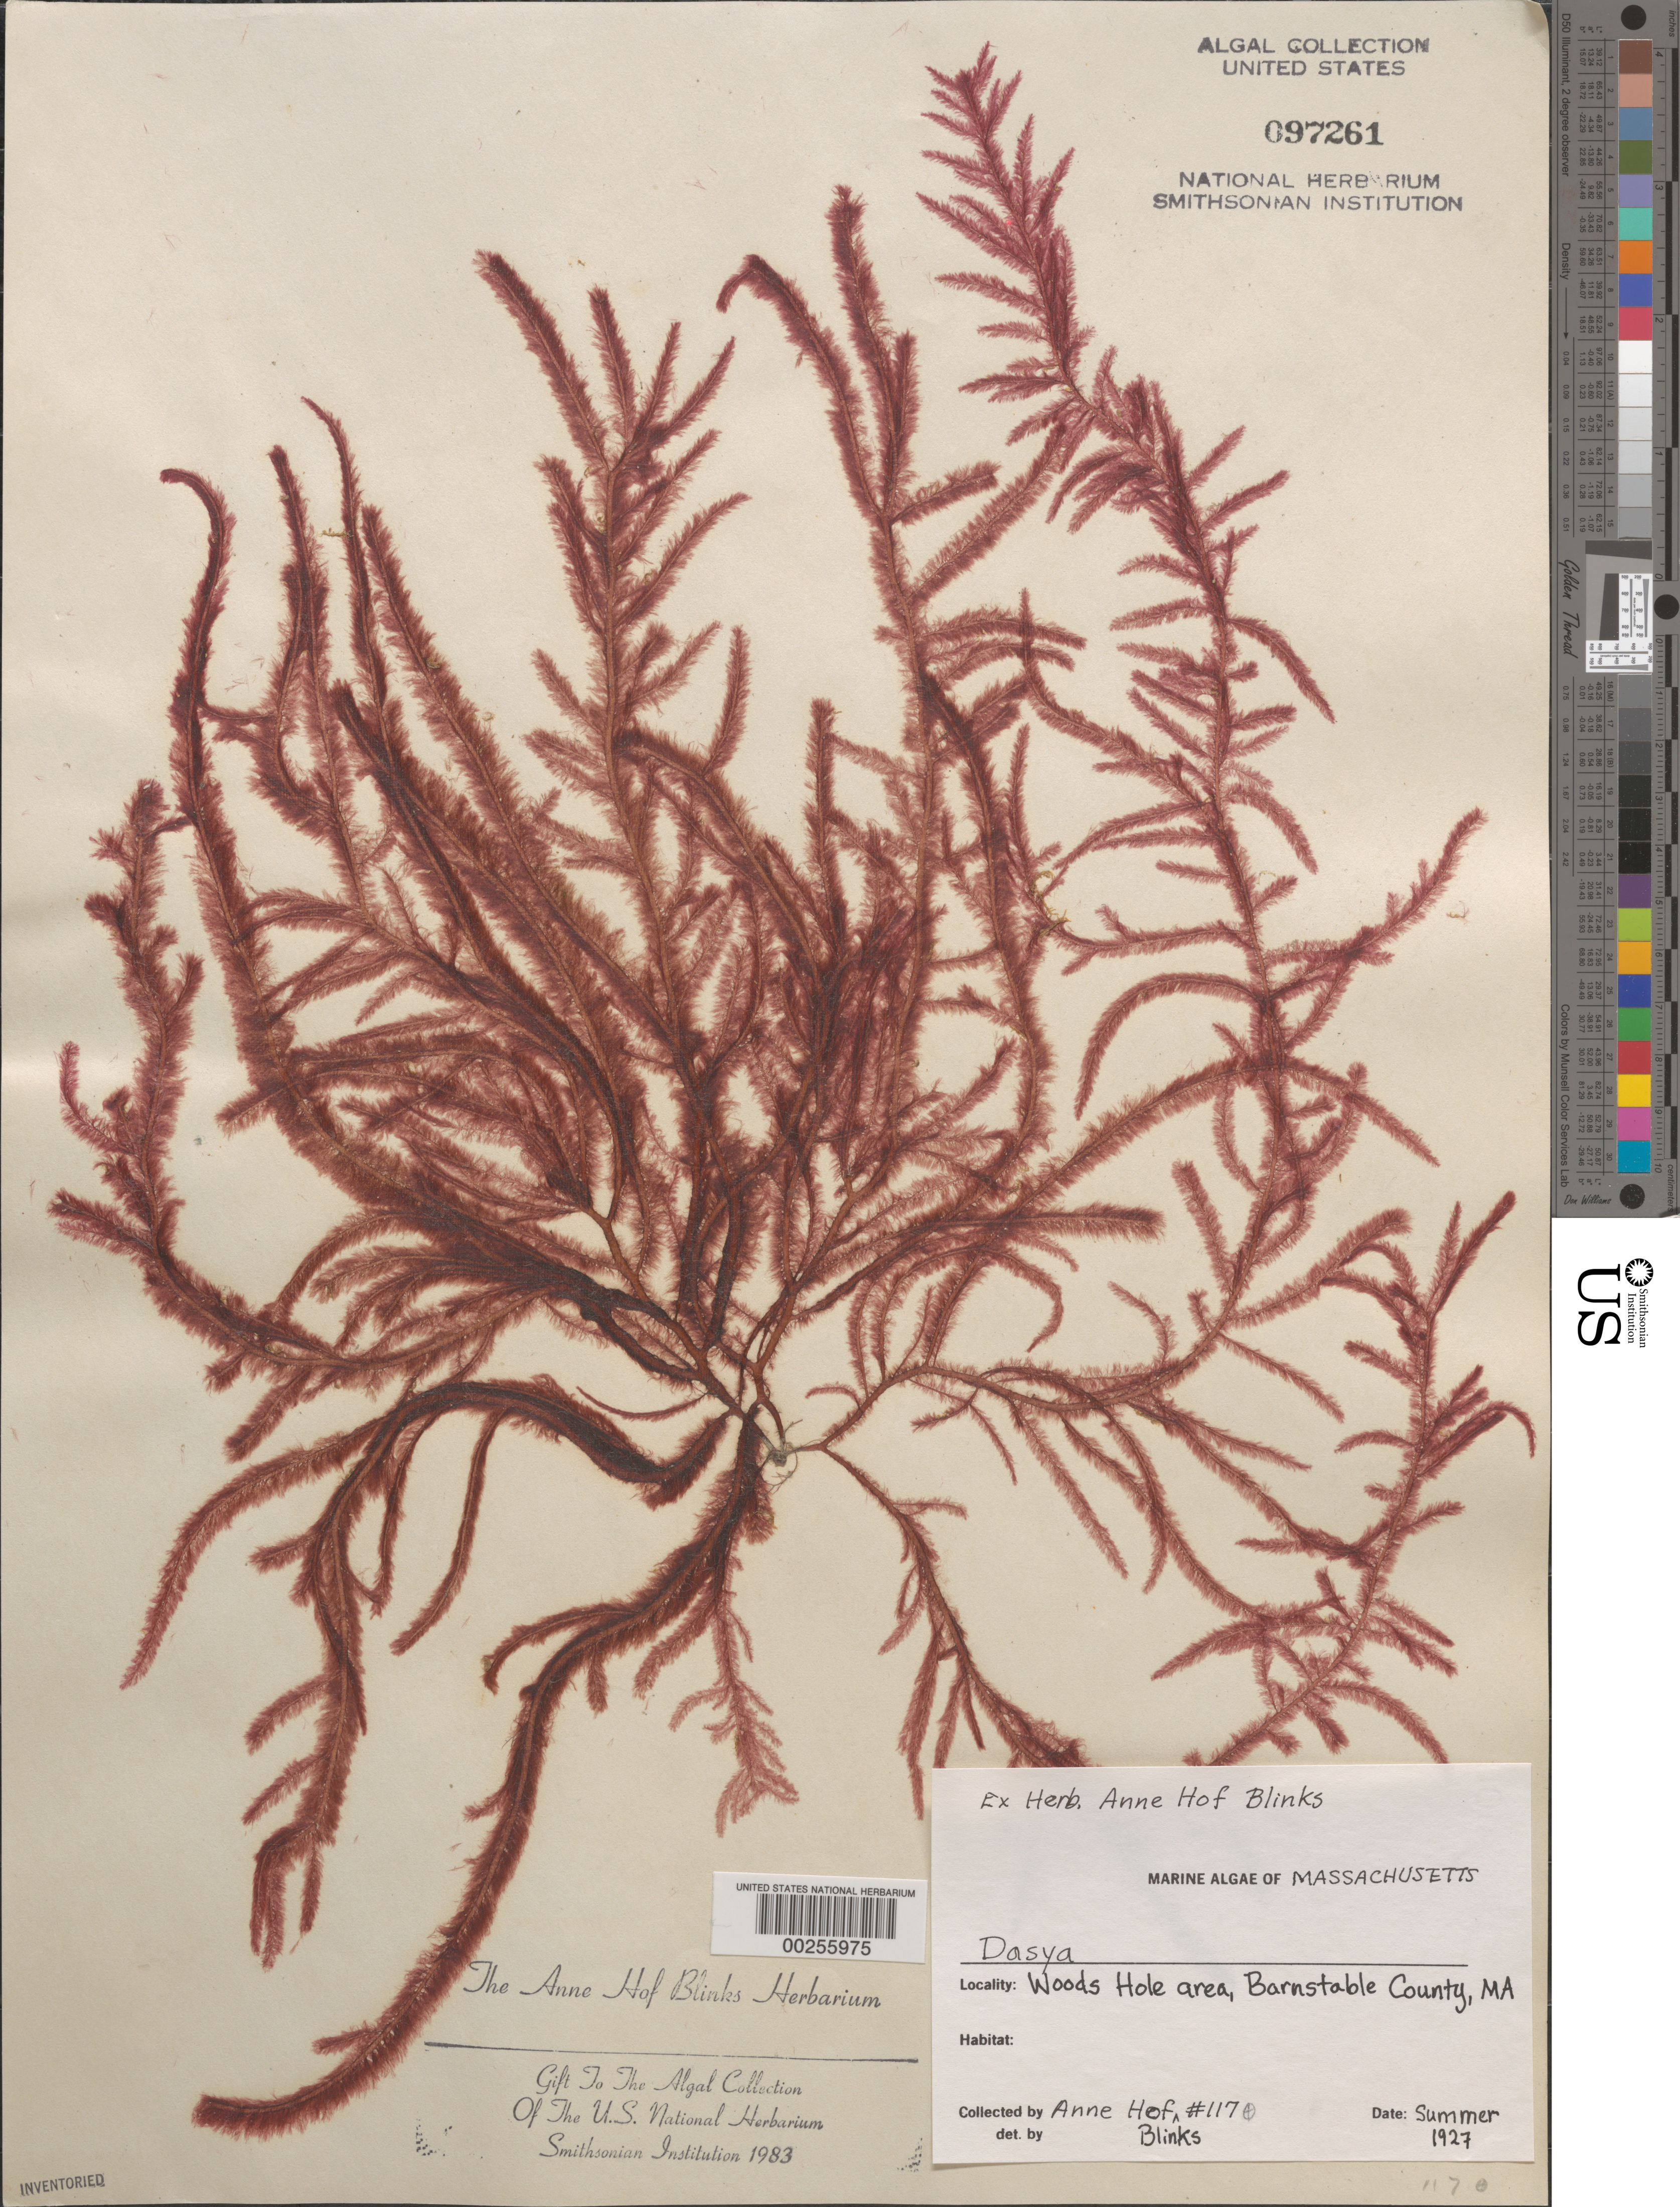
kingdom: Plantae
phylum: Rhodophyta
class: Florideophyceae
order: Ceramiales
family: Dasyaceae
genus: Dasya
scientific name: Dasya sp.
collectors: A. Blinks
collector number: Ahb 117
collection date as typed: Sum 1927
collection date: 1927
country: United States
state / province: Massachusetts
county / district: Barnstable County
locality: Woods Hole area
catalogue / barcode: US 97261